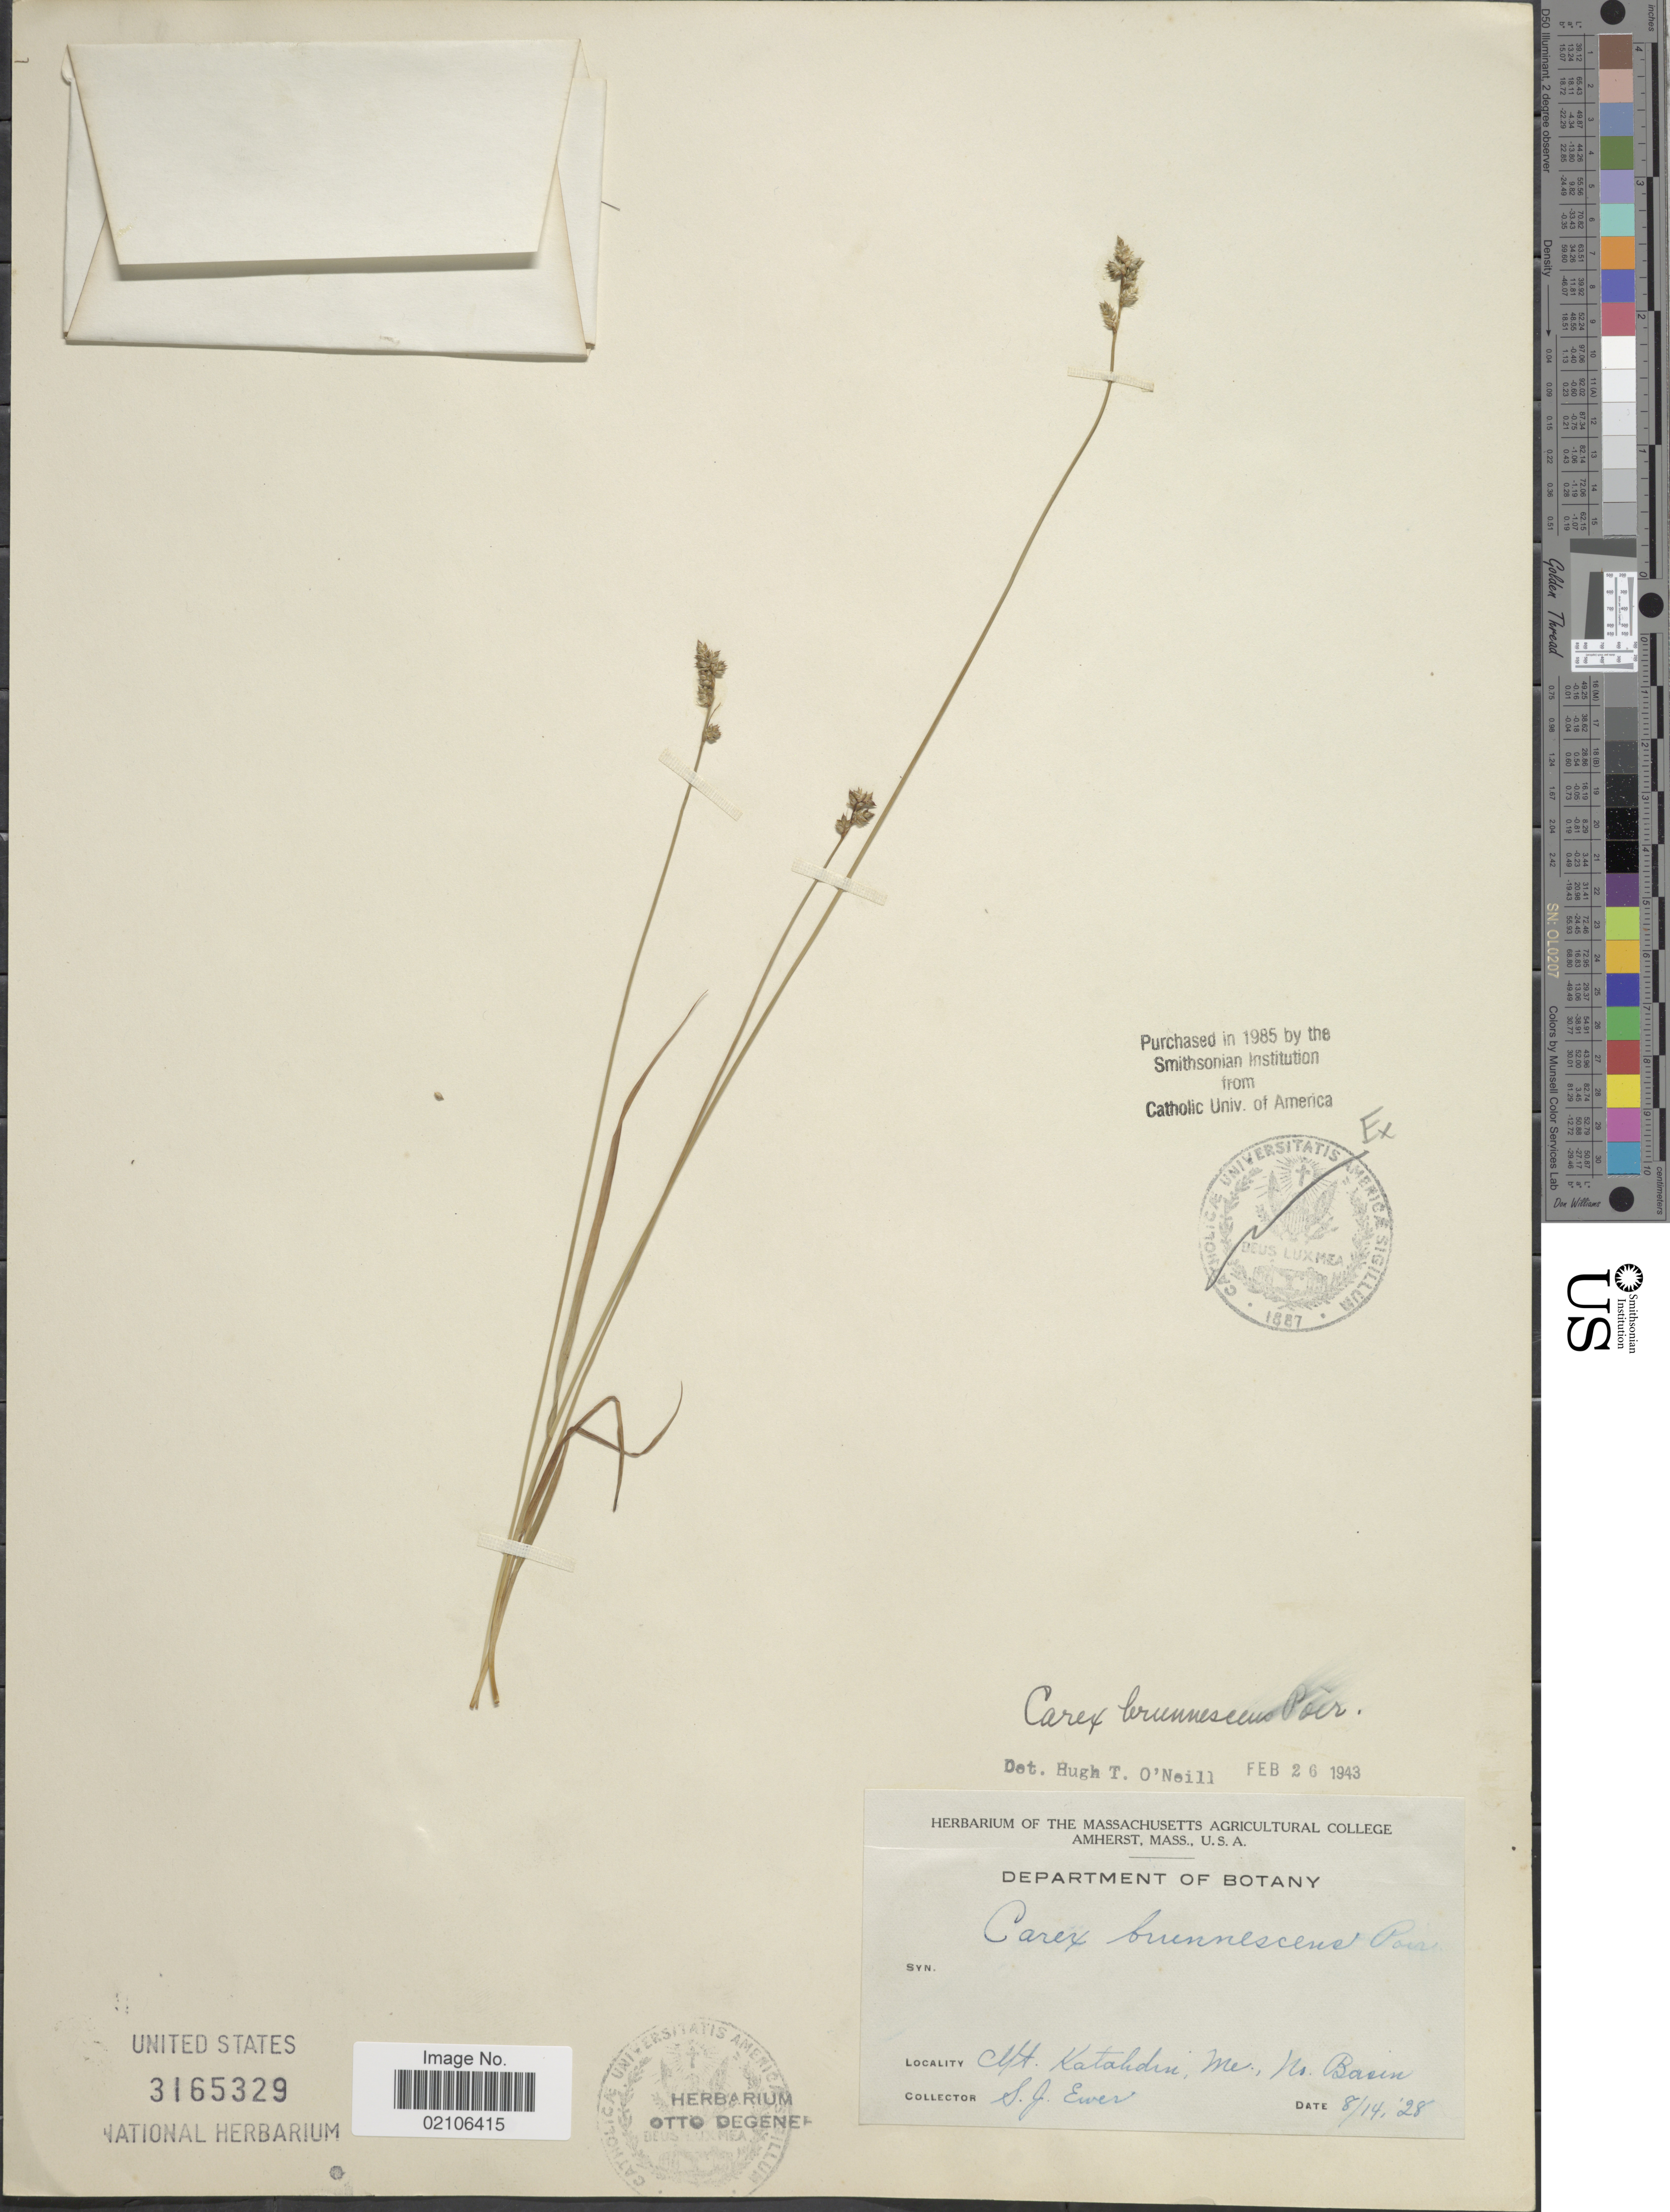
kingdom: Plantae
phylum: Tracheophyta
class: Liliopsida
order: Poales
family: Cyperaceae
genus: Carex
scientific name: Carex brunnescens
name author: (Pers.) Poir.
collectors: S. Ewer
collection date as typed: Transcribed d/m/y: 14/8/28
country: United States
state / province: Maine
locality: Mt. Katahdin, Me., No Basin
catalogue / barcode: US 3165329